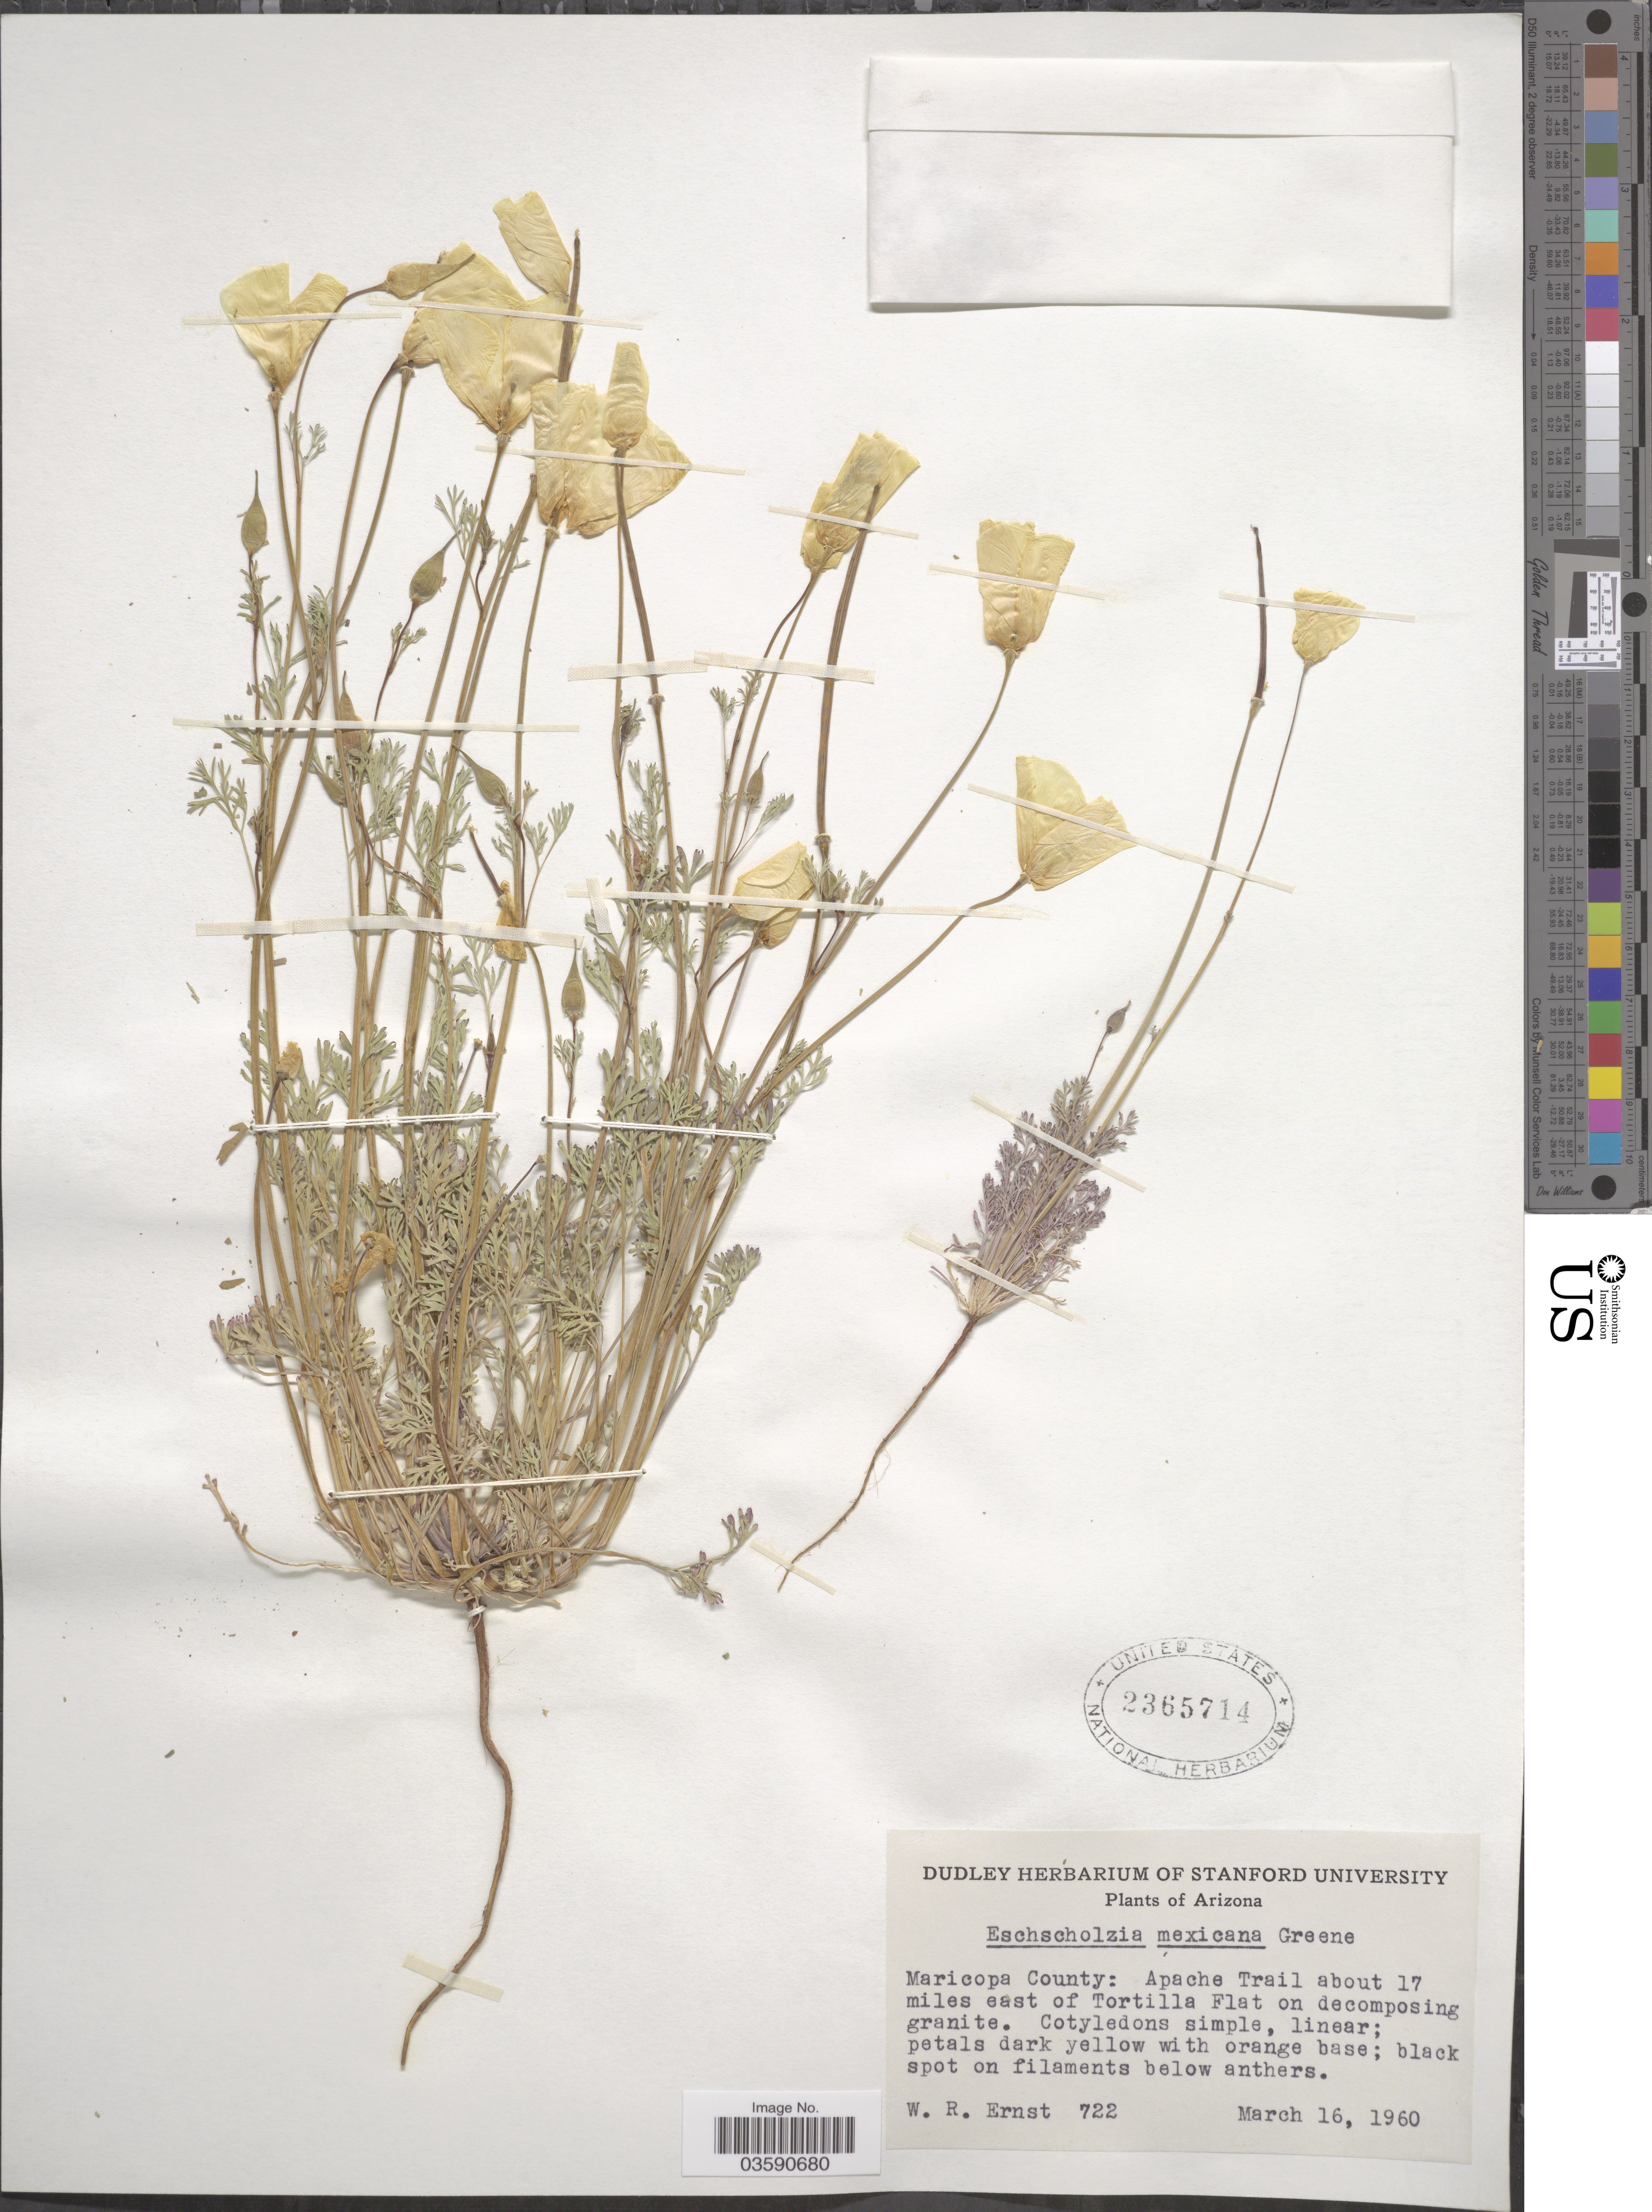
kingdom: Plantae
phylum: Tracheophyta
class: Magnoliopsida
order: Ranunculales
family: Papaveraceae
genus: Eschscholzia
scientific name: Eschscholzia mexicana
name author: Greene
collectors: W. R. Ernst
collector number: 722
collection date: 1960-03-16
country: United States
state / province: Arizona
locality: Maricopa County: Apache Trail about 17 miles east of Tortilla Flat on decomposing granite.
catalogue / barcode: US 2365714